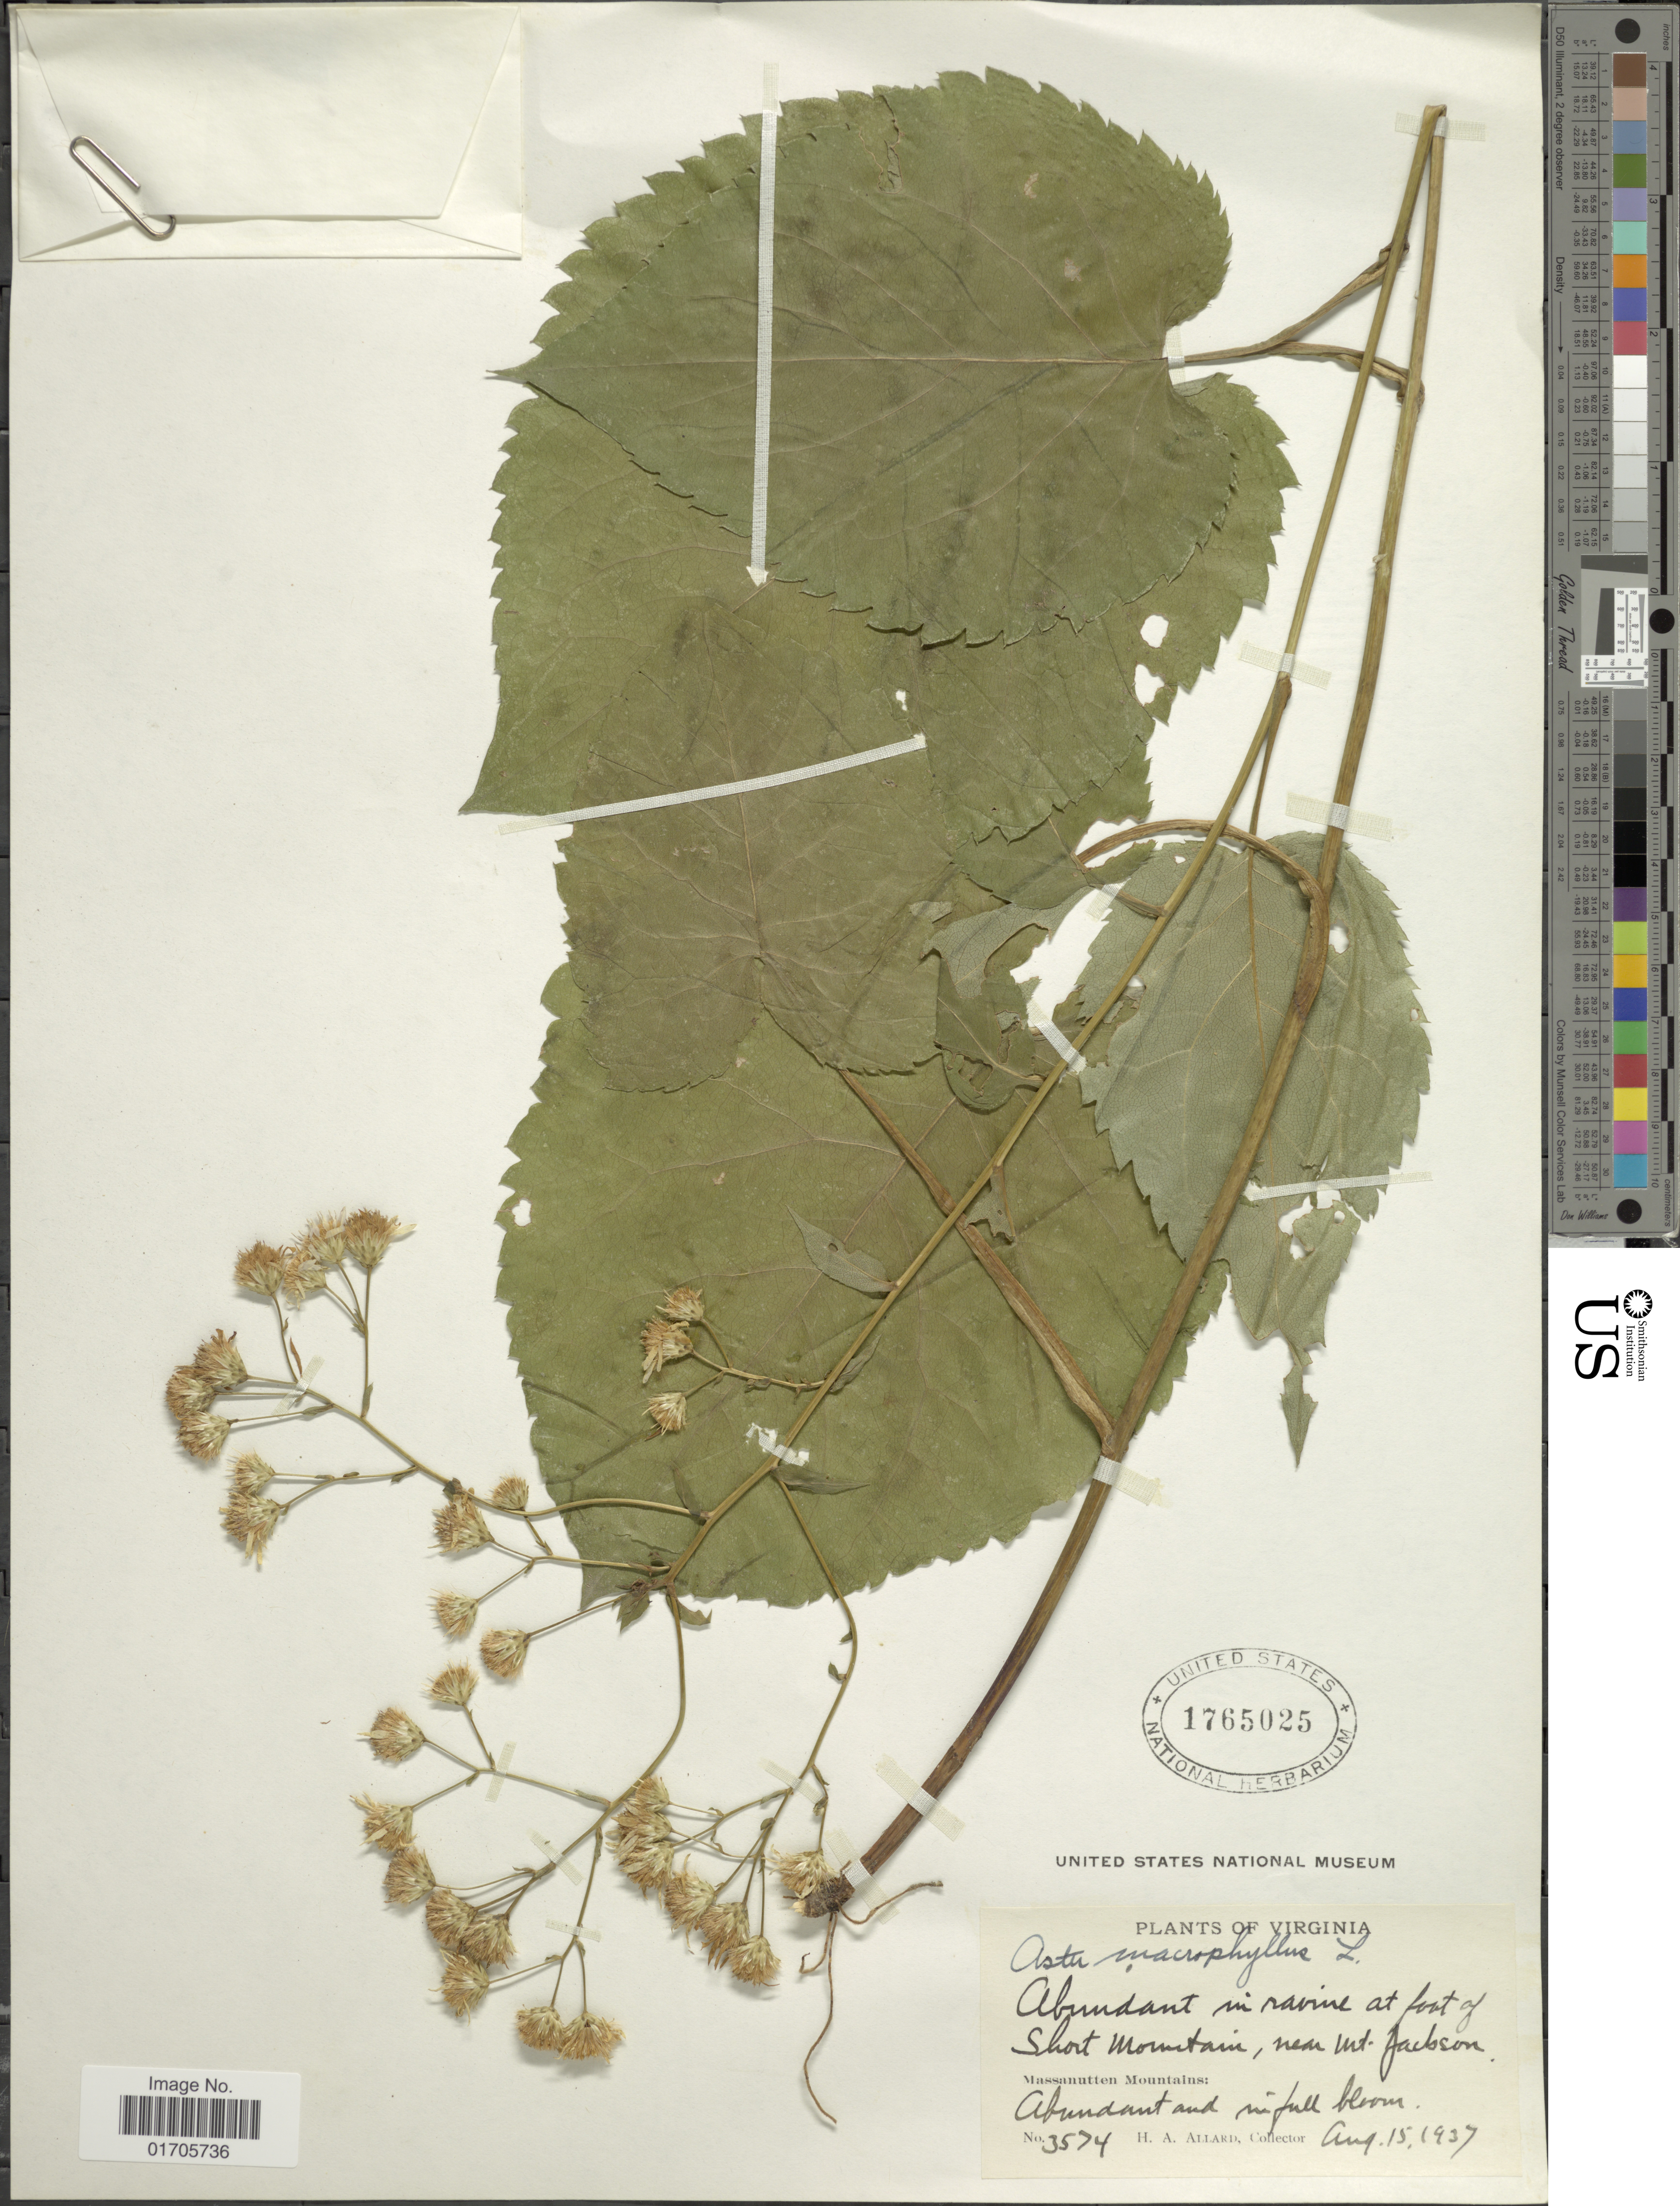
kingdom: Plantae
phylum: Tracheophyta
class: Magnoliopsida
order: Asterales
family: Asteraceae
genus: Eurybia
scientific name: Eurybia macrophylla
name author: (L.) Cass.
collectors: H. A. Allard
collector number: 3574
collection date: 1937-08-15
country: United States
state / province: Virginia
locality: Virginia. Abundant in ravine at foot of Short Mountain, near Mt. Jackson. Massanutten Mountains.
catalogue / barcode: US 1765025